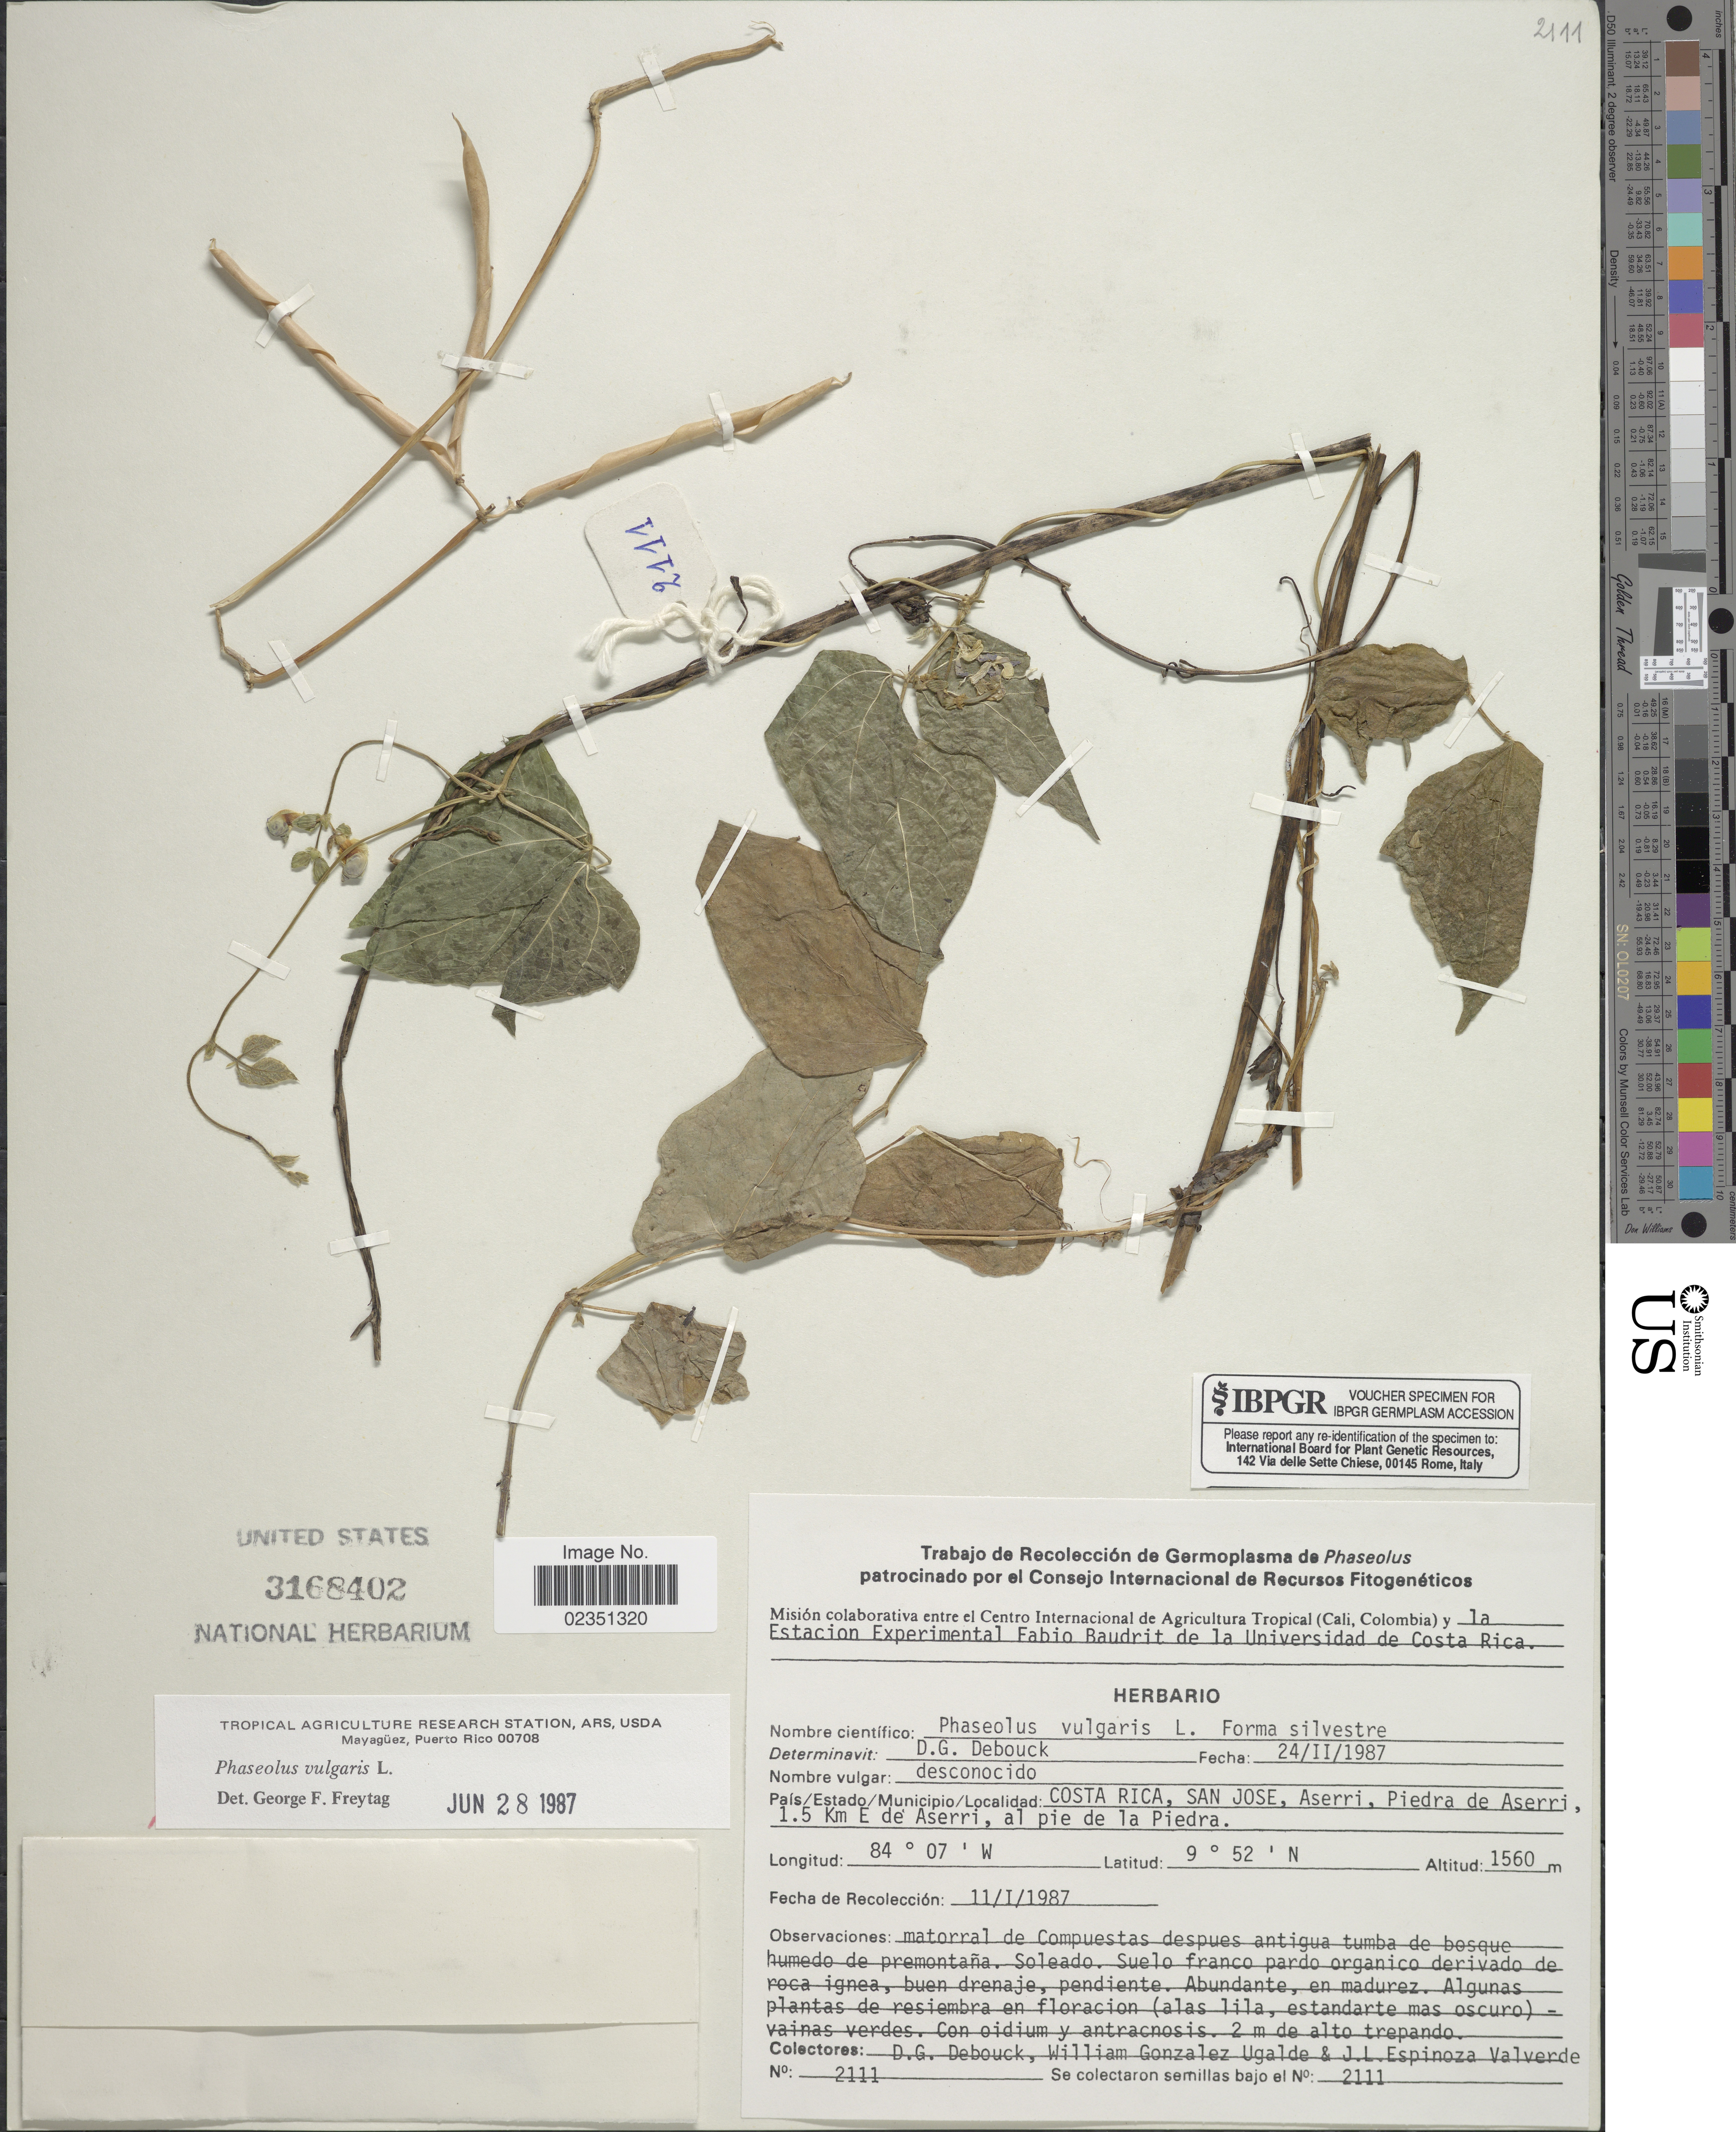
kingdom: Plantae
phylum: Tracheophyta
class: Magnoliopsida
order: Fabales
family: Fabaceae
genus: Phaseolus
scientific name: Phaseolus vulgaris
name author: L.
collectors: D. Debouck, W. Gonzalez U. & J. Valverde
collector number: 2111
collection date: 1987-01-11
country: Costa Rica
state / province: San José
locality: Aserri, Piedra de Aserri, 1.5 Km E de Aserri, al pie de la Piedra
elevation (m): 1560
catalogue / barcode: US 3168402